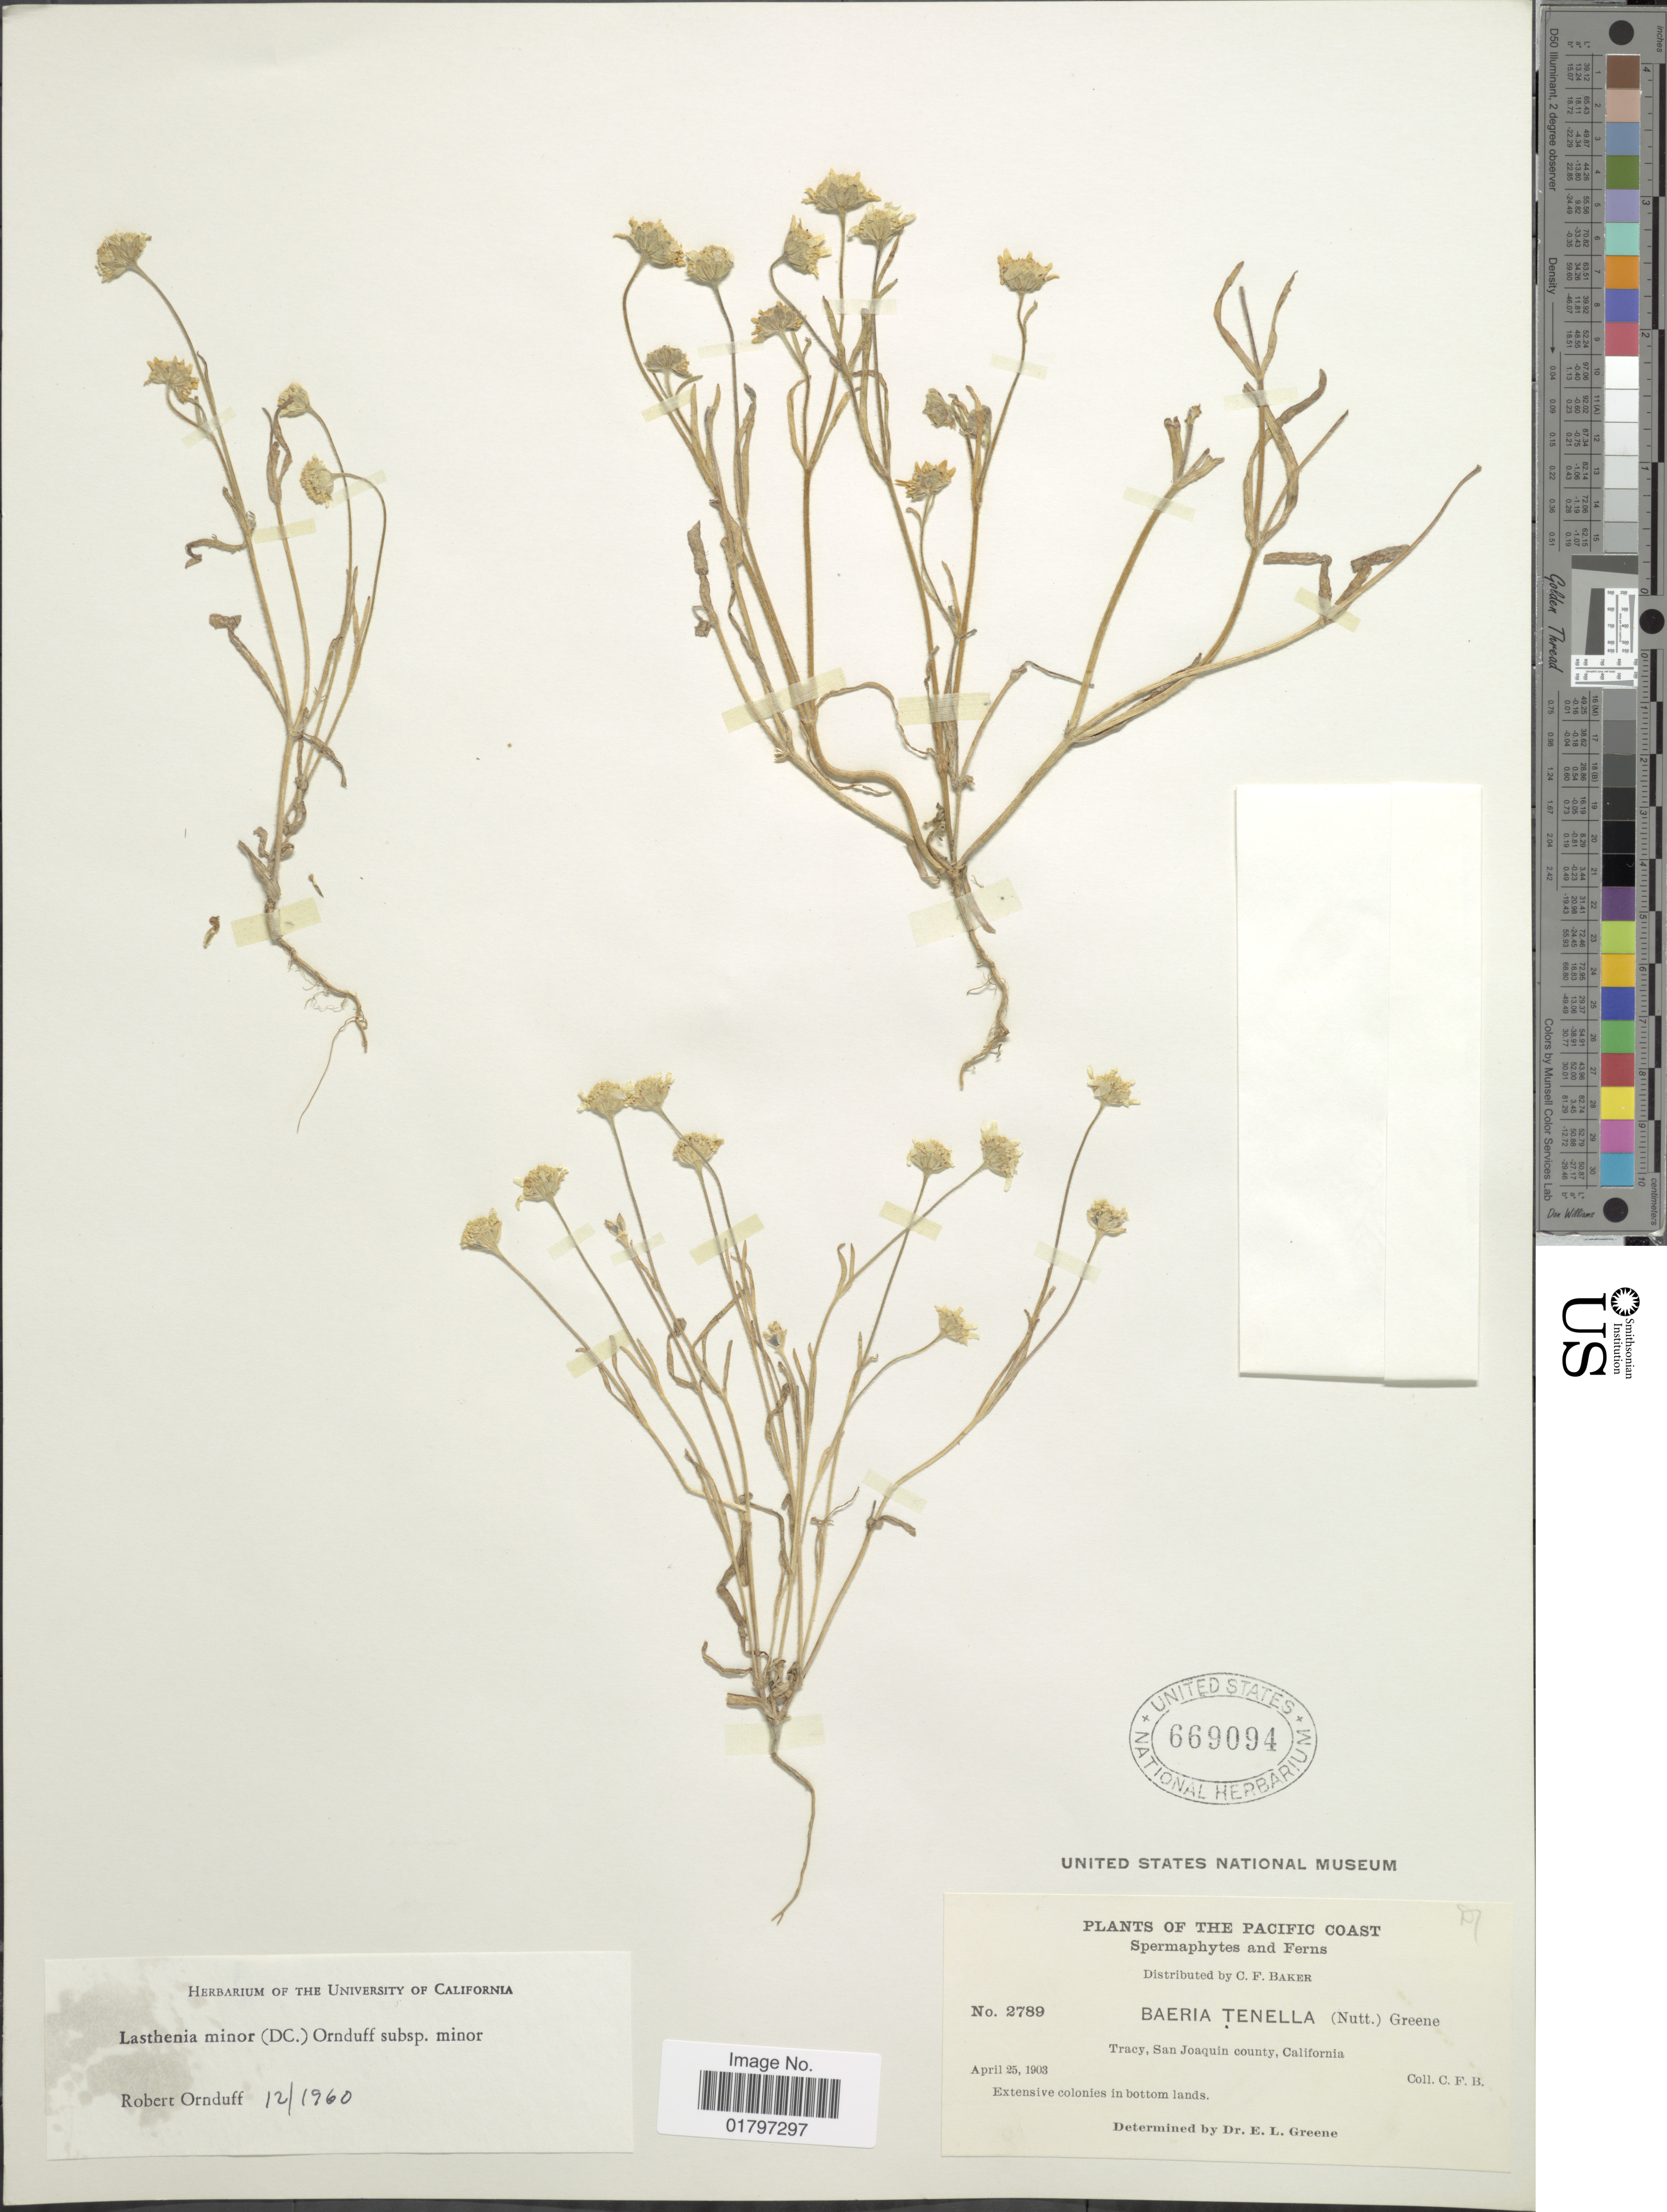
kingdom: Plantae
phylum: Tracheophyta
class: Magnoliopsida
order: Asterales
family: Asteraceae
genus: Lasthenia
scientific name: Lasthenia minor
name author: (DC.) Ornduff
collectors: C. F. Baker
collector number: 2789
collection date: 1903-04-25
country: United States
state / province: California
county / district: San Joaquin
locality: Pacific Coast. Tracy, San Joaquin county, California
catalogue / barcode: US 669094